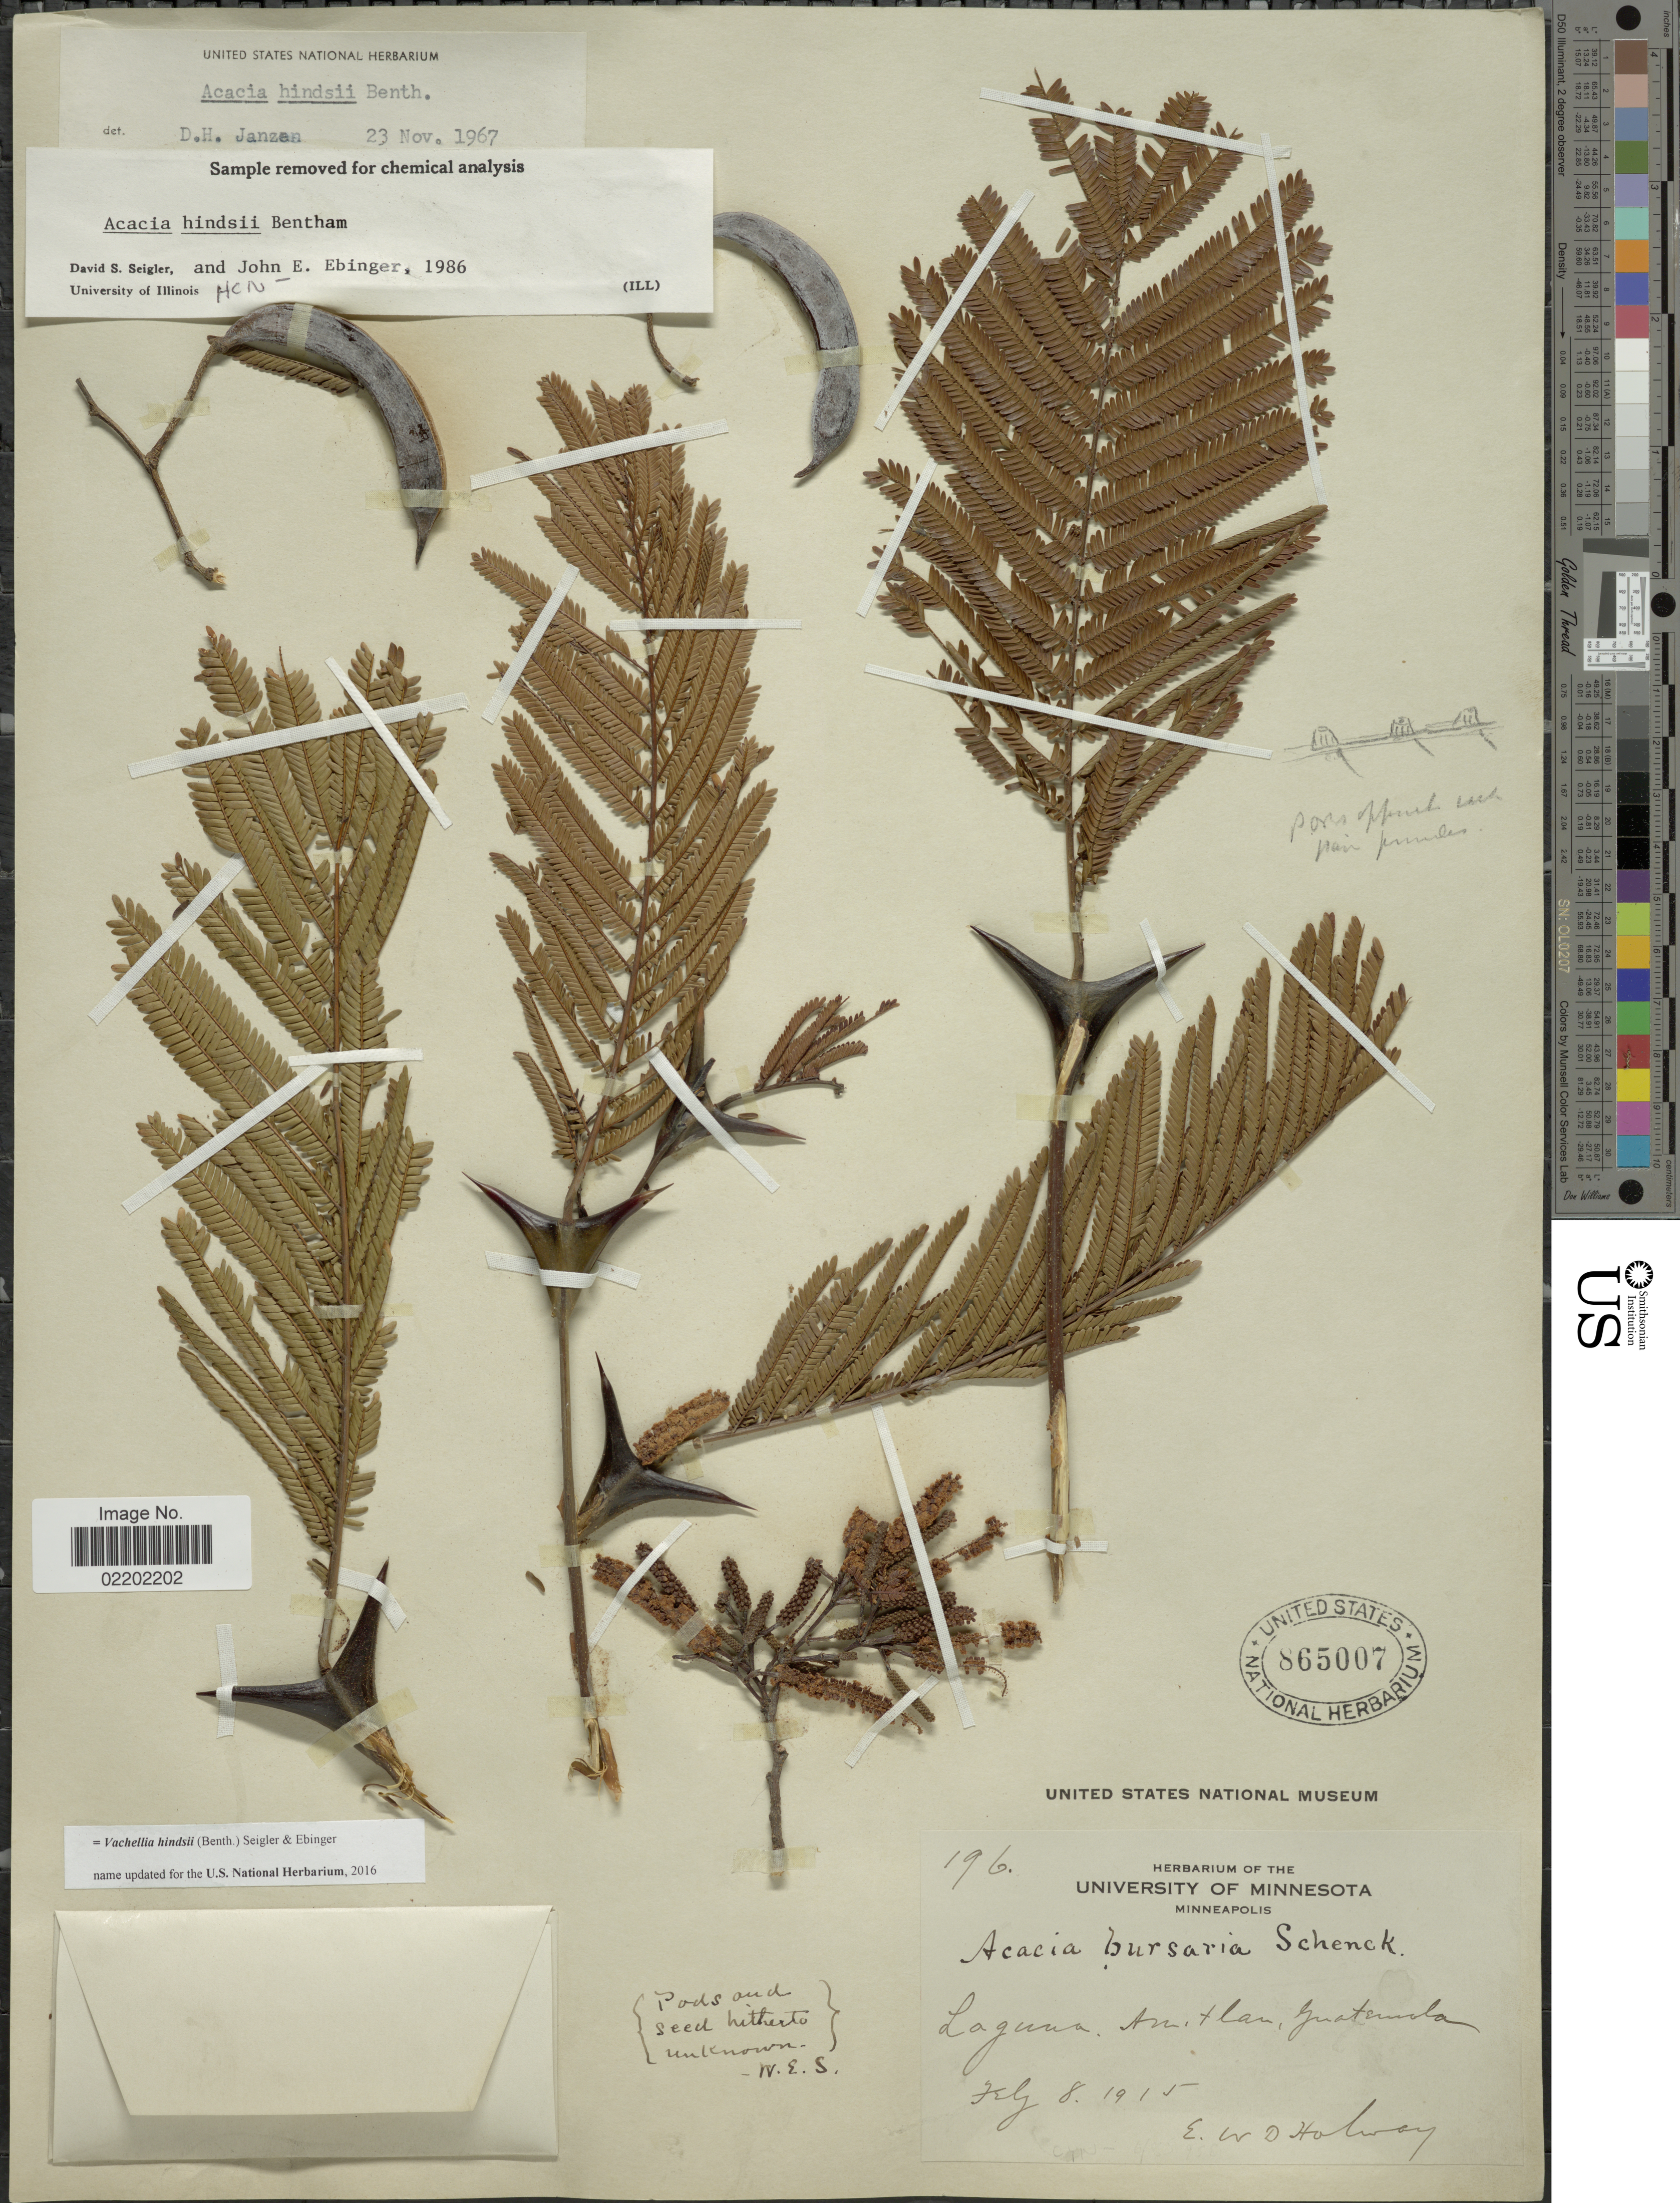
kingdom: Plantae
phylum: Tracheophyta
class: Magnoliopsida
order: Fabales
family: Fabaceae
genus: Vachellia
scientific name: Vachellia hindsii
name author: (Benth.) Seigler & Ebinger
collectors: E. W. D. Holway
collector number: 196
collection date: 1915-07-08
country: Guatemala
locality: Laguna, Amatitlan.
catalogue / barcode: US 865007